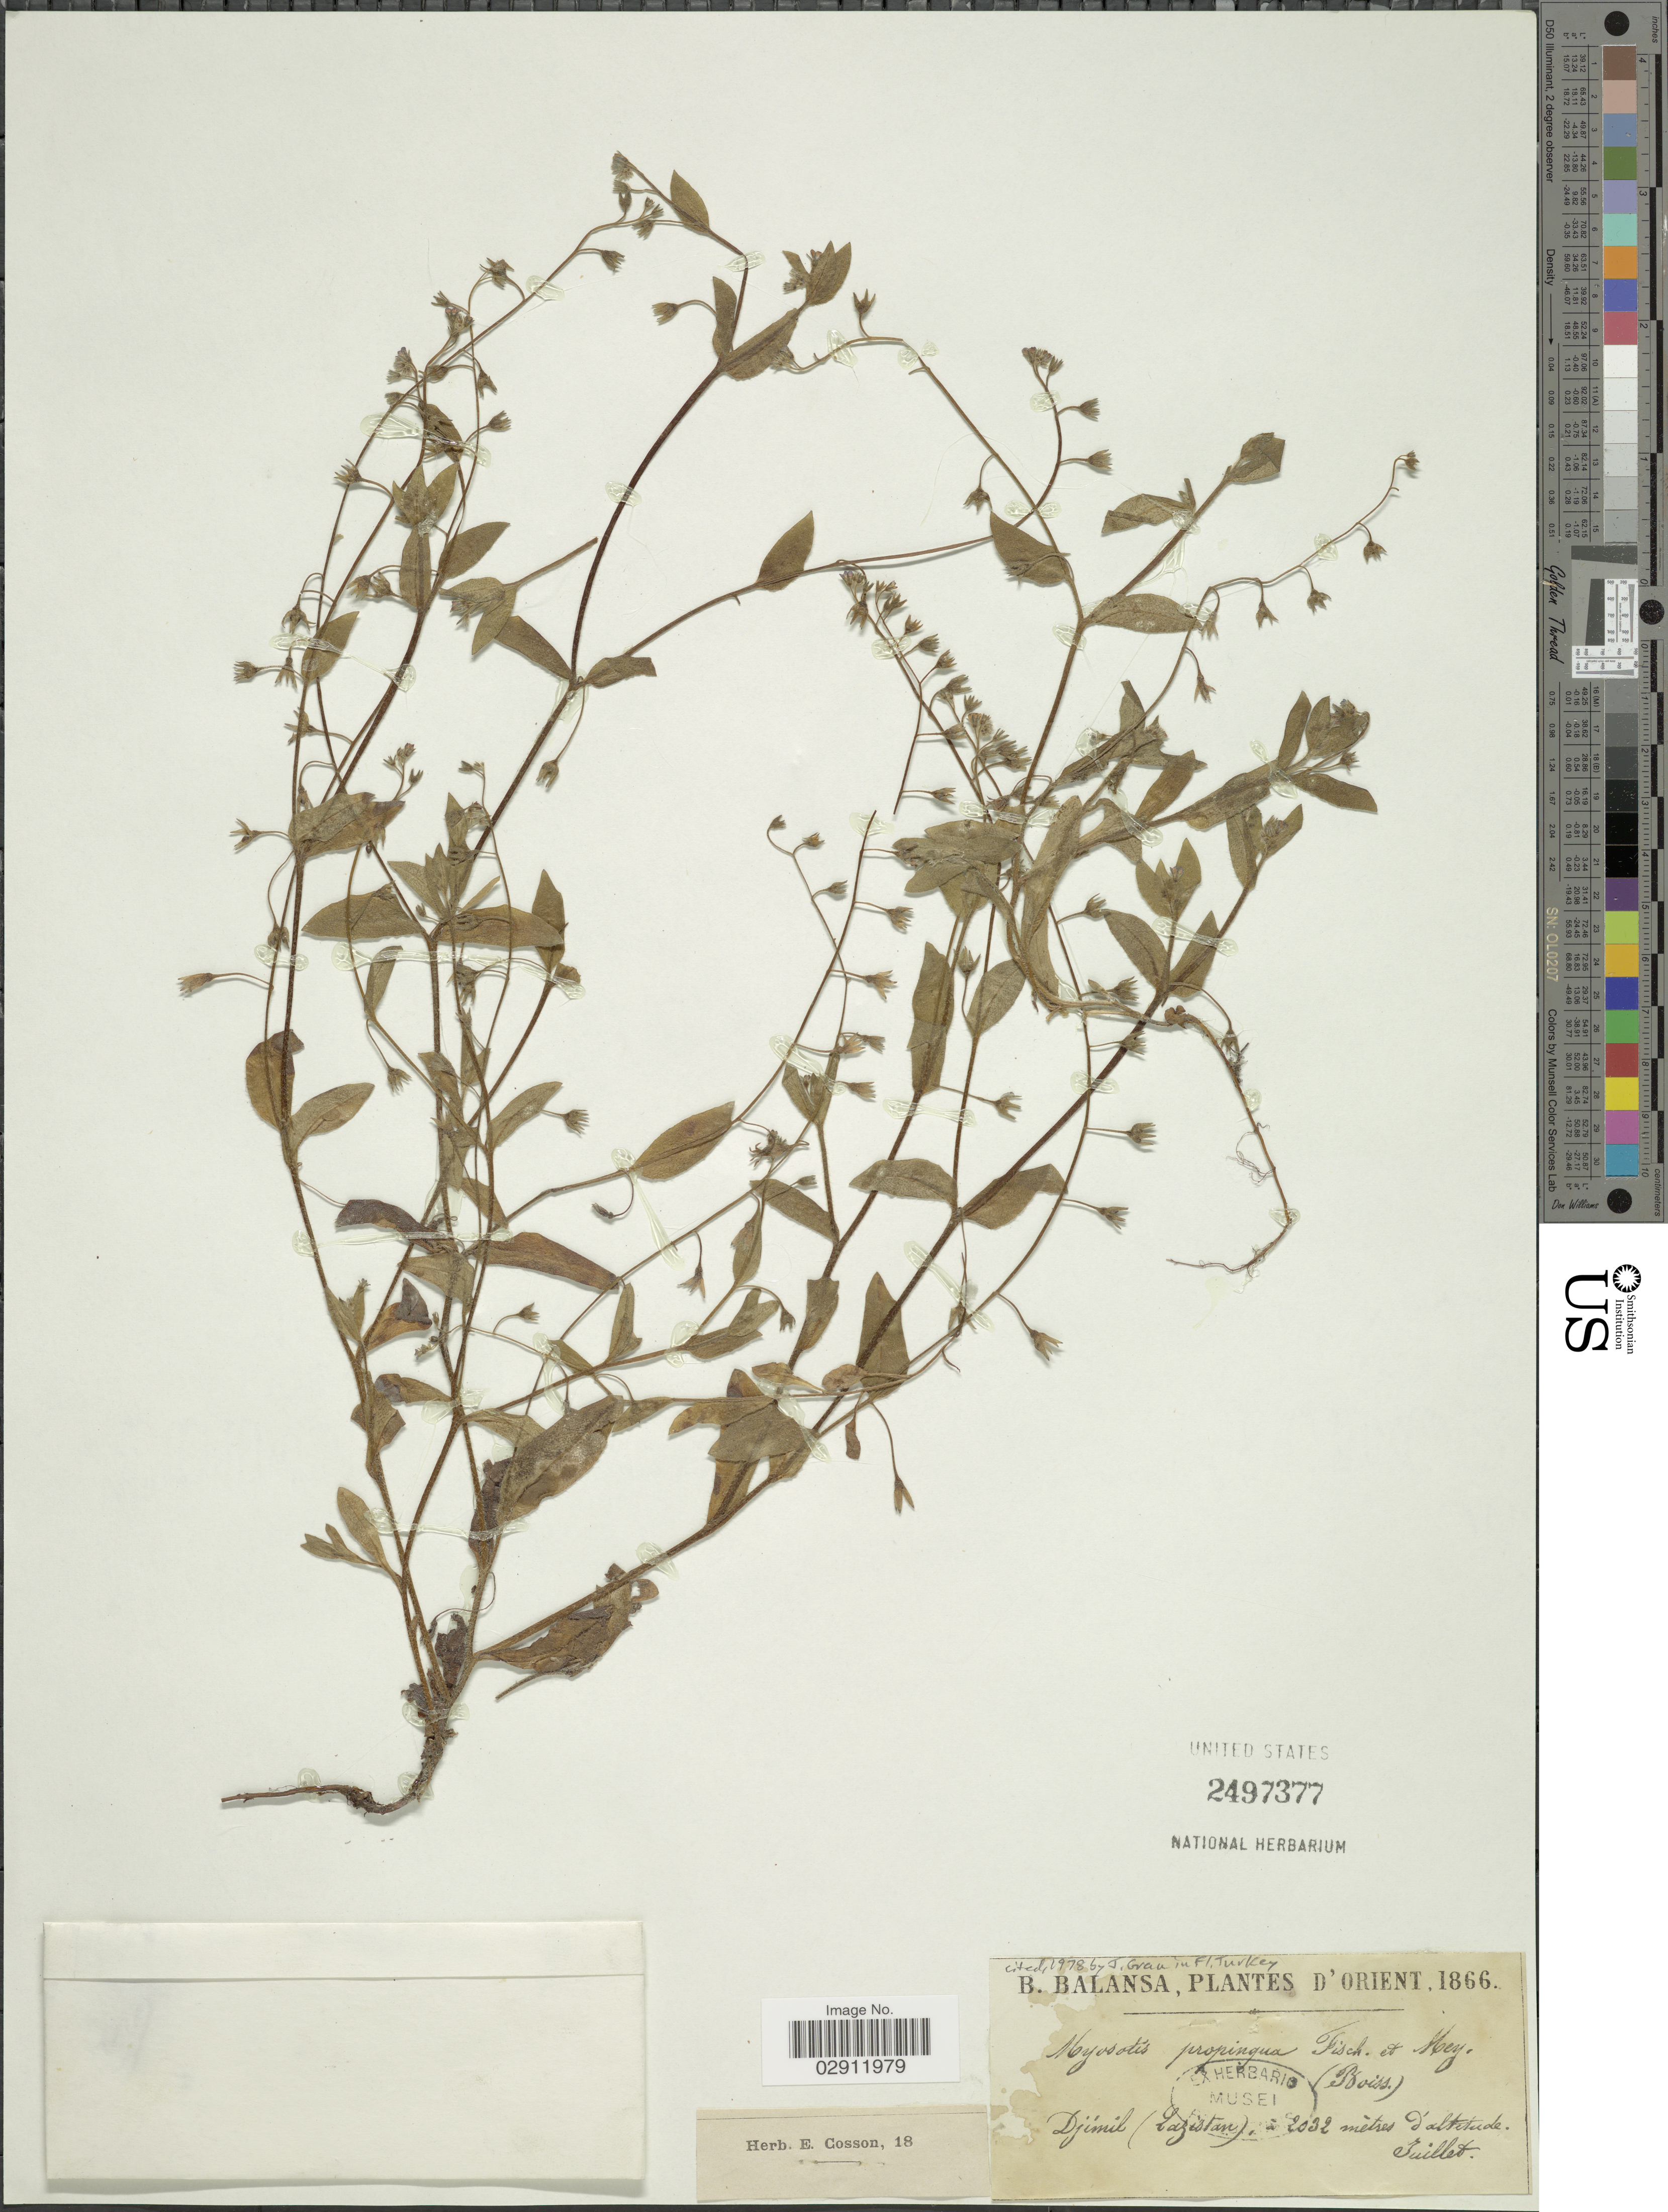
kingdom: Plantae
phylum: Tracheophyta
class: Magnoliopsida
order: Boraginales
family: Boraginaceae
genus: Myosotis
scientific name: Myosotis propinqua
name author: Fisch. & C.A. Mey.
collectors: B. Balansa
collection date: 1866-07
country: Turkey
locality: D'Orient. Djímil (Lazistan).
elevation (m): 2032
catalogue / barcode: US 2497377